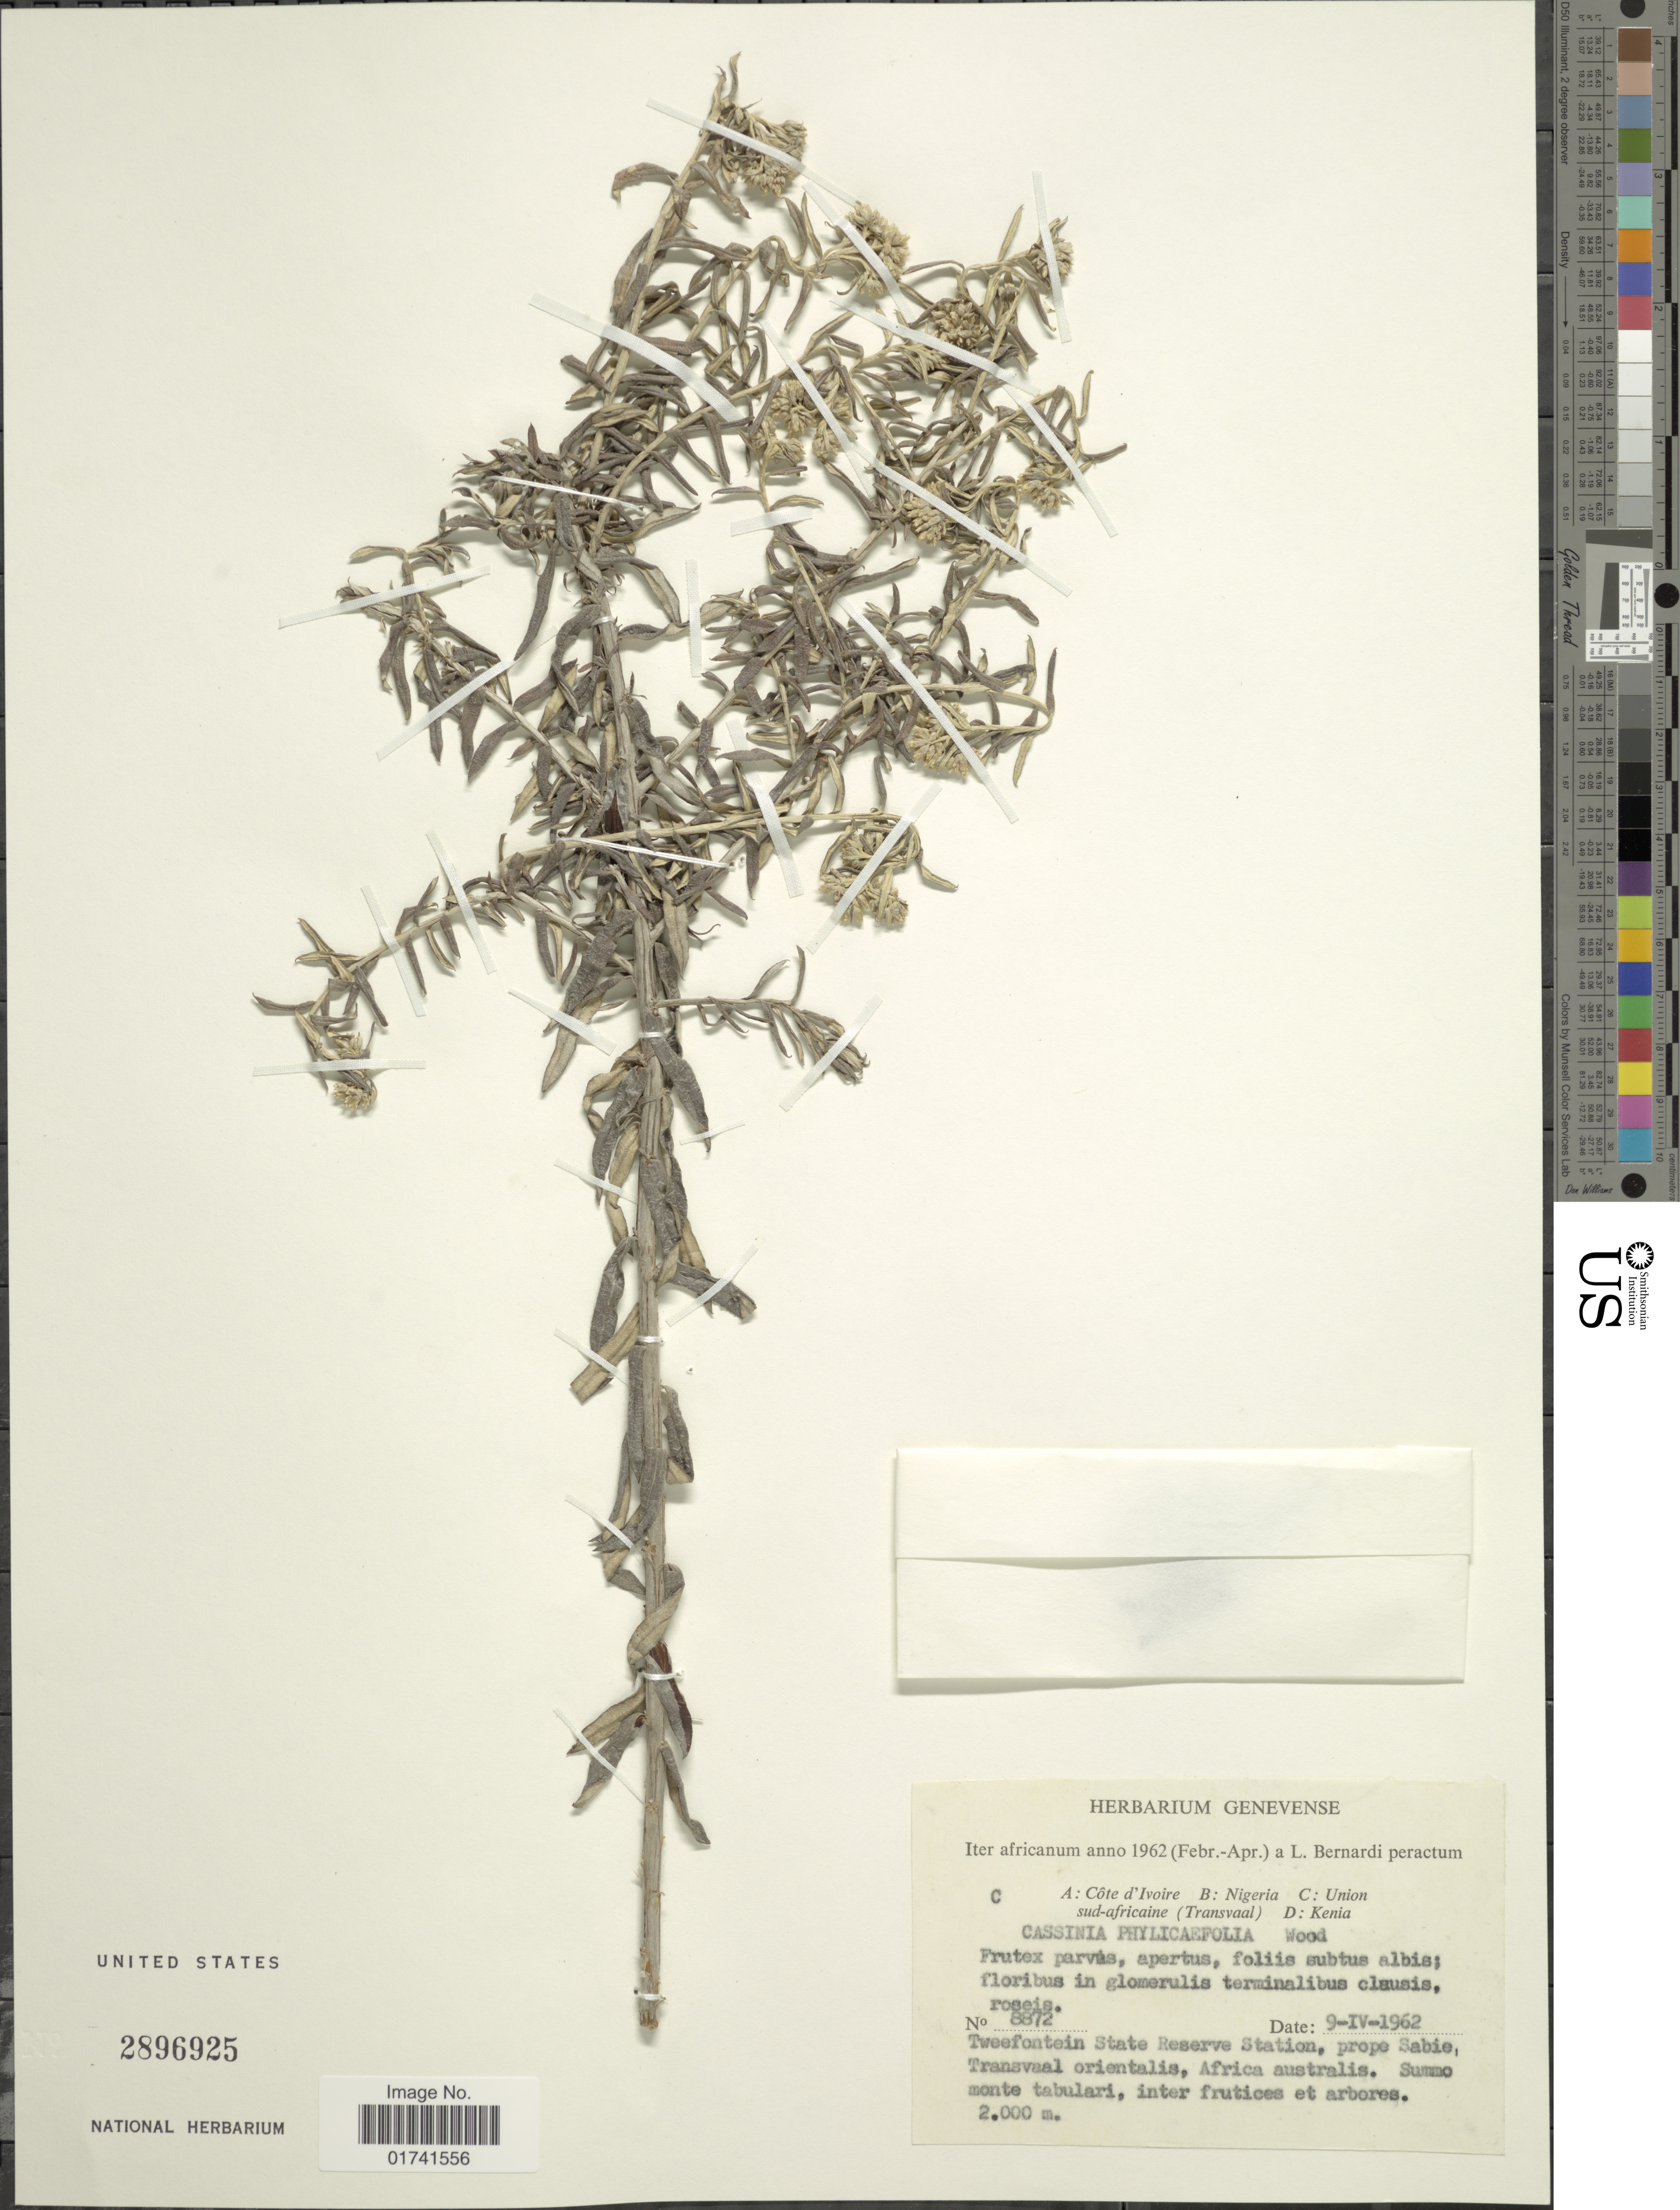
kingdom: Plantae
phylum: Tracheophyta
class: Magnoliopsida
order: Asterales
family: Asteraceae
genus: Cassinia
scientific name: Cassinia phylicaefolia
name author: DC.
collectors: L. Bernardi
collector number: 8872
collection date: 1962-04-09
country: South Africa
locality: Union sud-africaine (Transvaal), Tweefontein State Reserve Station, prope Sabie, Transvaal orientalis, Africa australis.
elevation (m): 2000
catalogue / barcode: US 2896925